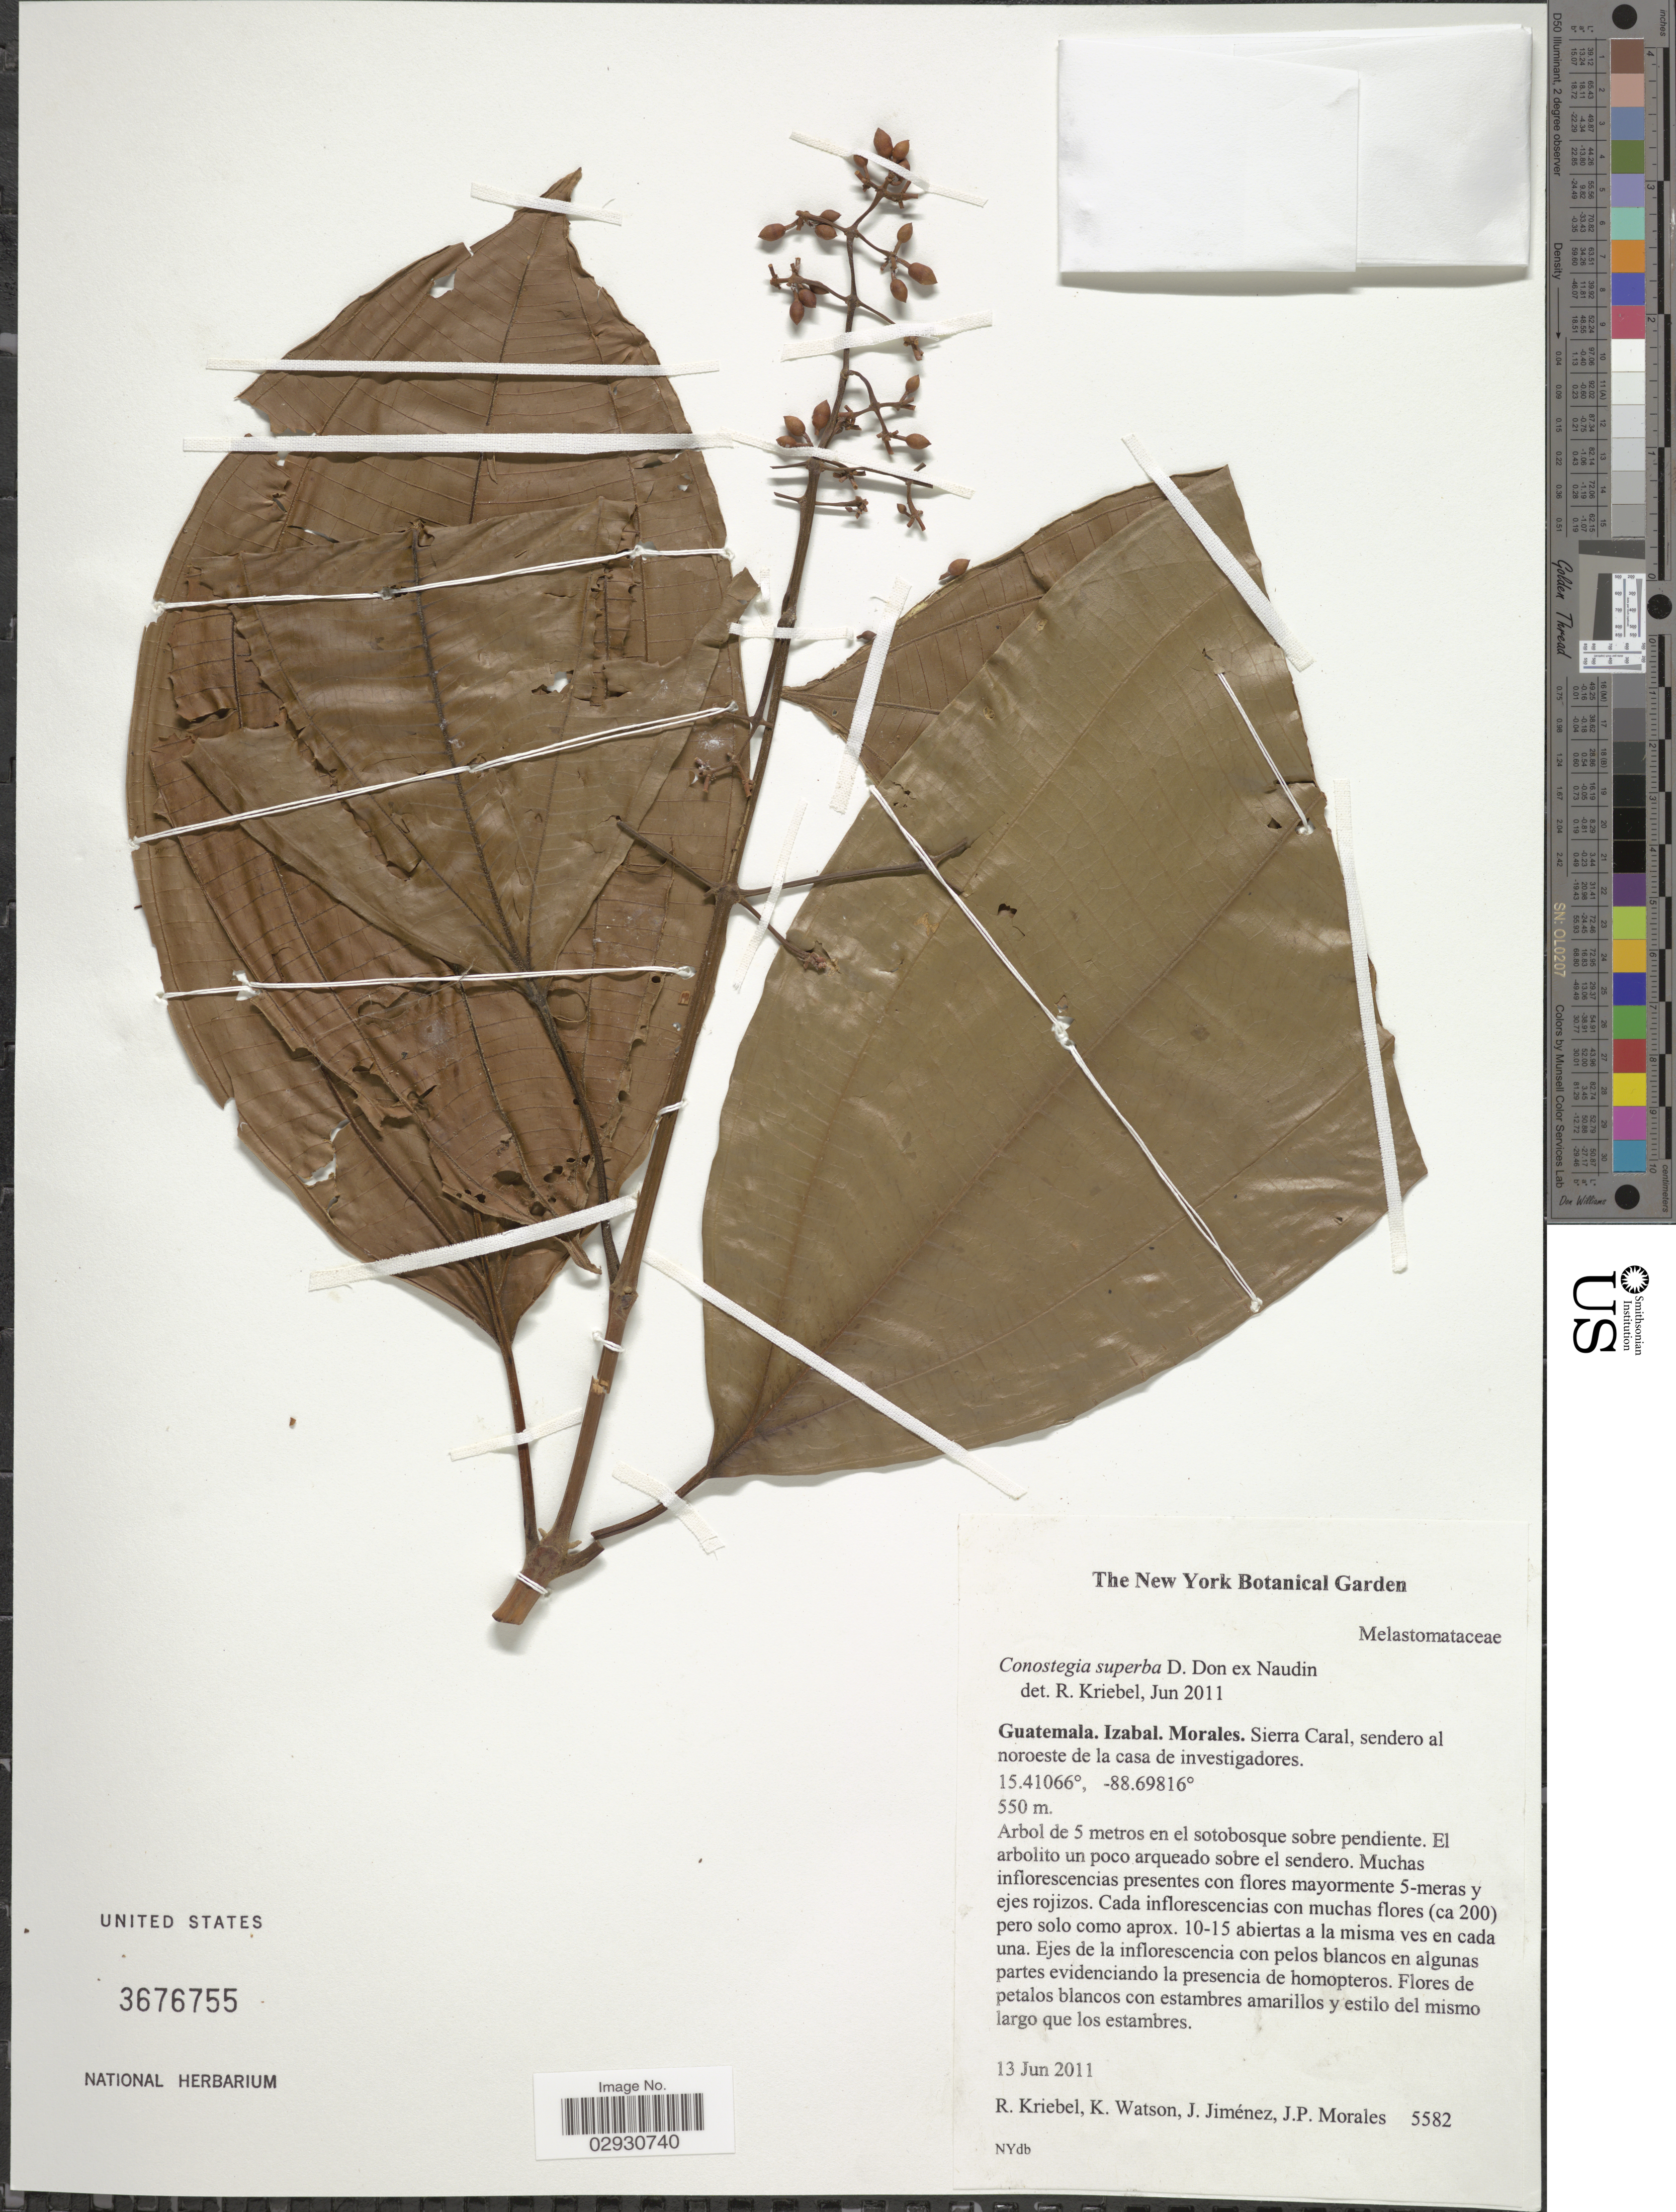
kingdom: Plantae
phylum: Tracheophyta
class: Magnoliopsida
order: Myrtales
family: Melastomataceae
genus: Conostegia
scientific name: Conostegia superba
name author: Naudin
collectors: R. Kriebel, K. Watson, J. Jiménez Ramírez & J. Morales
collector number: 5582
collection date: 2011-06-13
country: Guatemala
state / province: Izabal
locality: Morales. Sierra Caral, sendero al noroeste del a casa de investigadores.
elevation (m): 550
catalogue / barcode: US 3676755